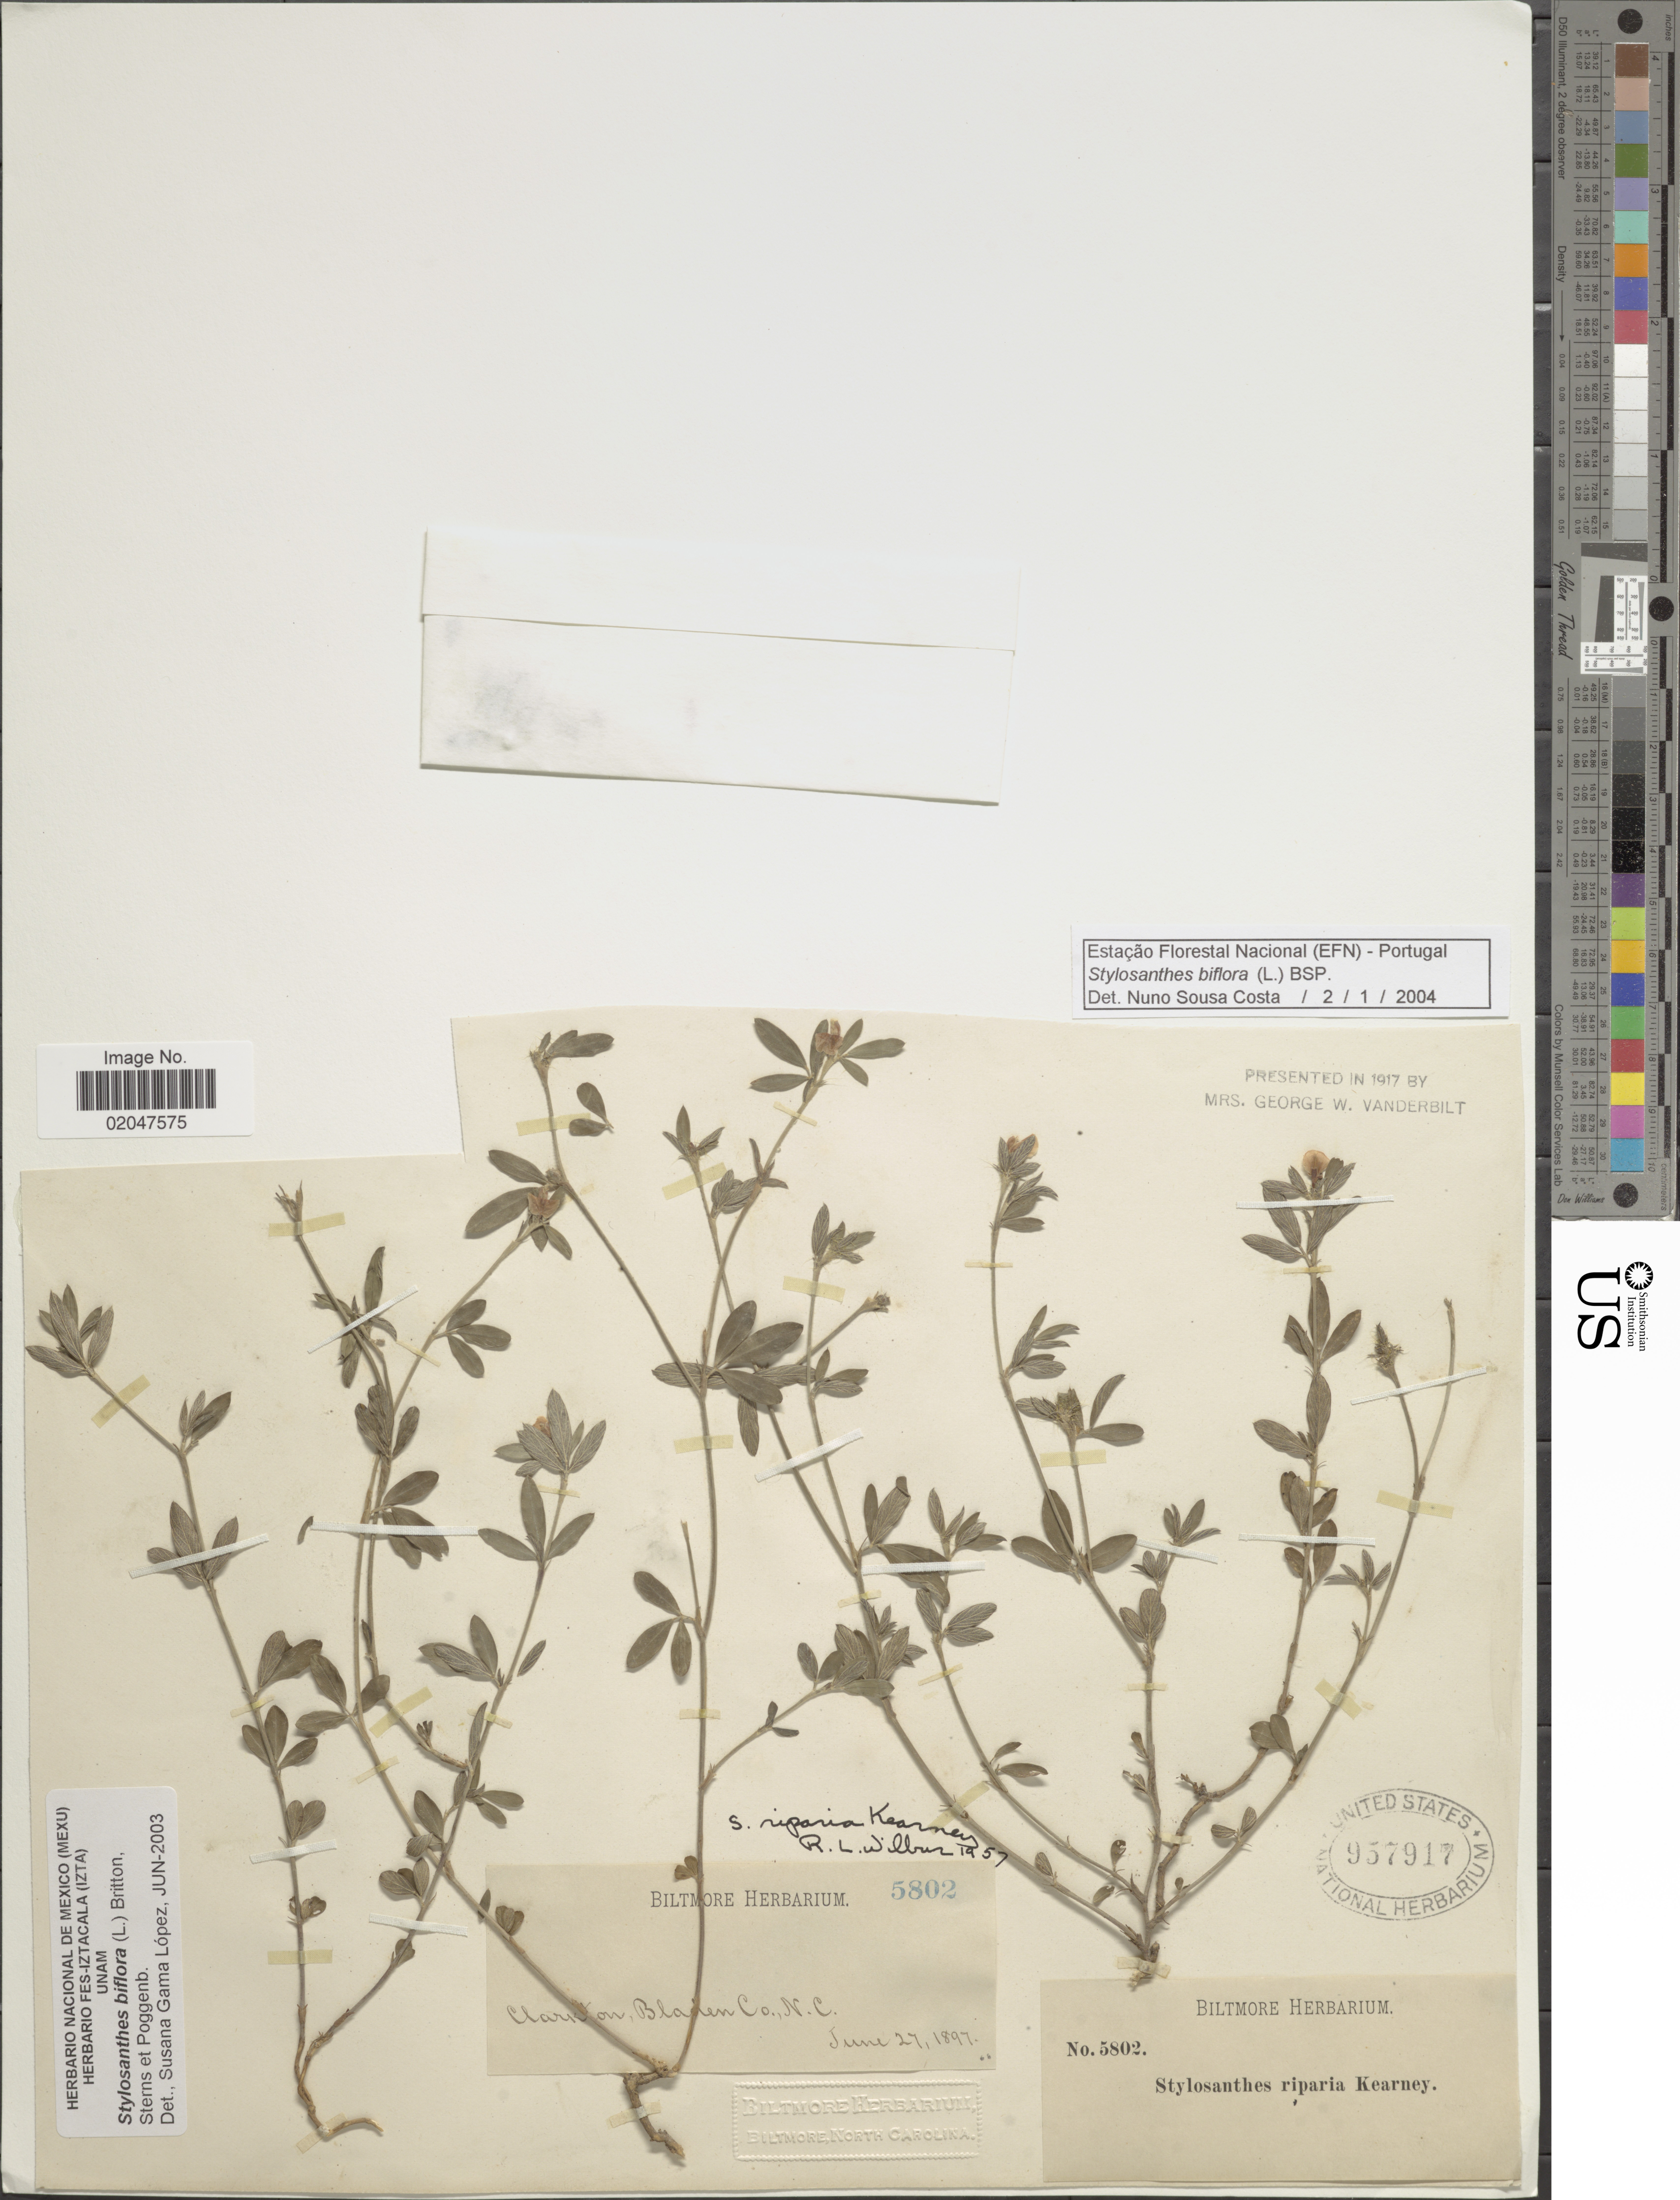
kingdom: Plantae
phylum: Tracheophyta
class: Magnoliopsida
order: Fabales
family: Fabaceae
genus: Stylosanthes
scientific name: Stylosanthes biflora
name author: (L.) Britton et al.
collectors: ex herb. Biltmore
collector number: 5802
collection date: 1897-06-27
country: United States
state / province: North Carolina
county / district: Bladen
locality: Clarkton.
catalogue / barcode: US 957917